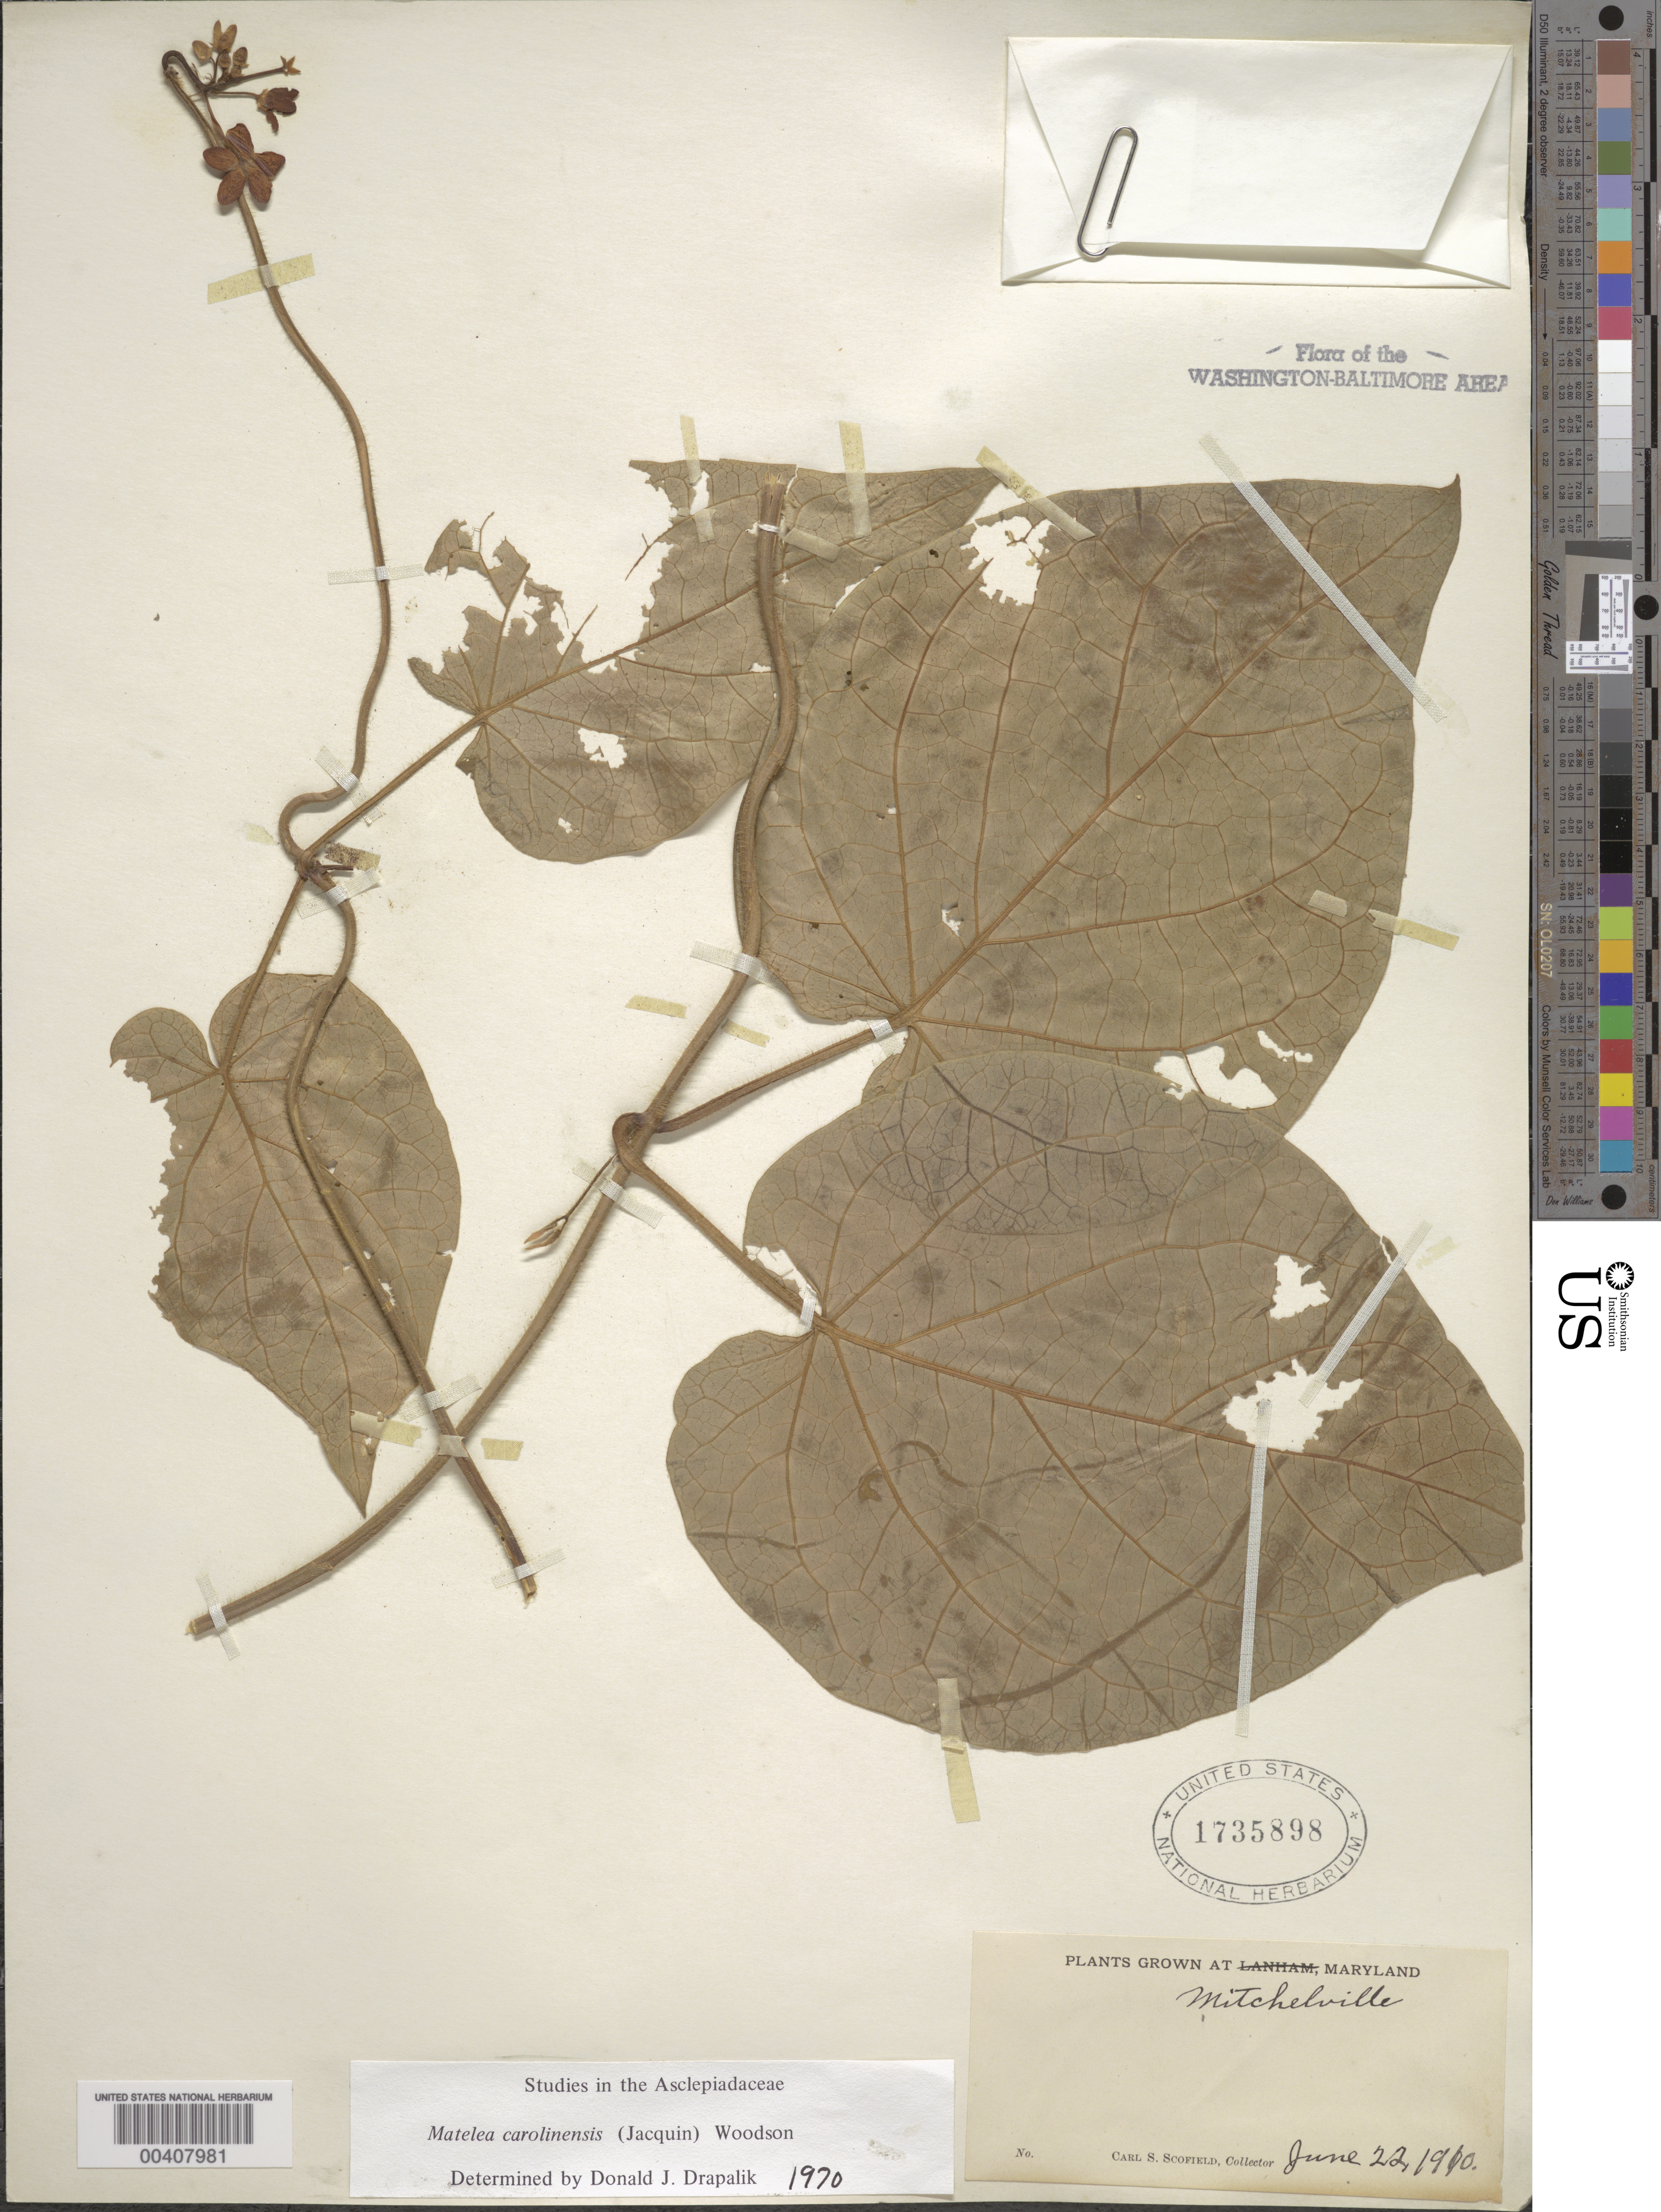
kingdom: Plantae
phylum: Tracheophyta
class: Magnoliopsida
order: Gentianales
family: Apocynaceae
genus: Matelea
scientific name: Matelea carolinensis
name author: (Jacq.) Woodson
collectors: C. Scofield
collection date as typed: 22 Jun 1910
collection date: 1910-06-22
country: United States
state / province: Maryland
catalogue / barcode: US 1735898